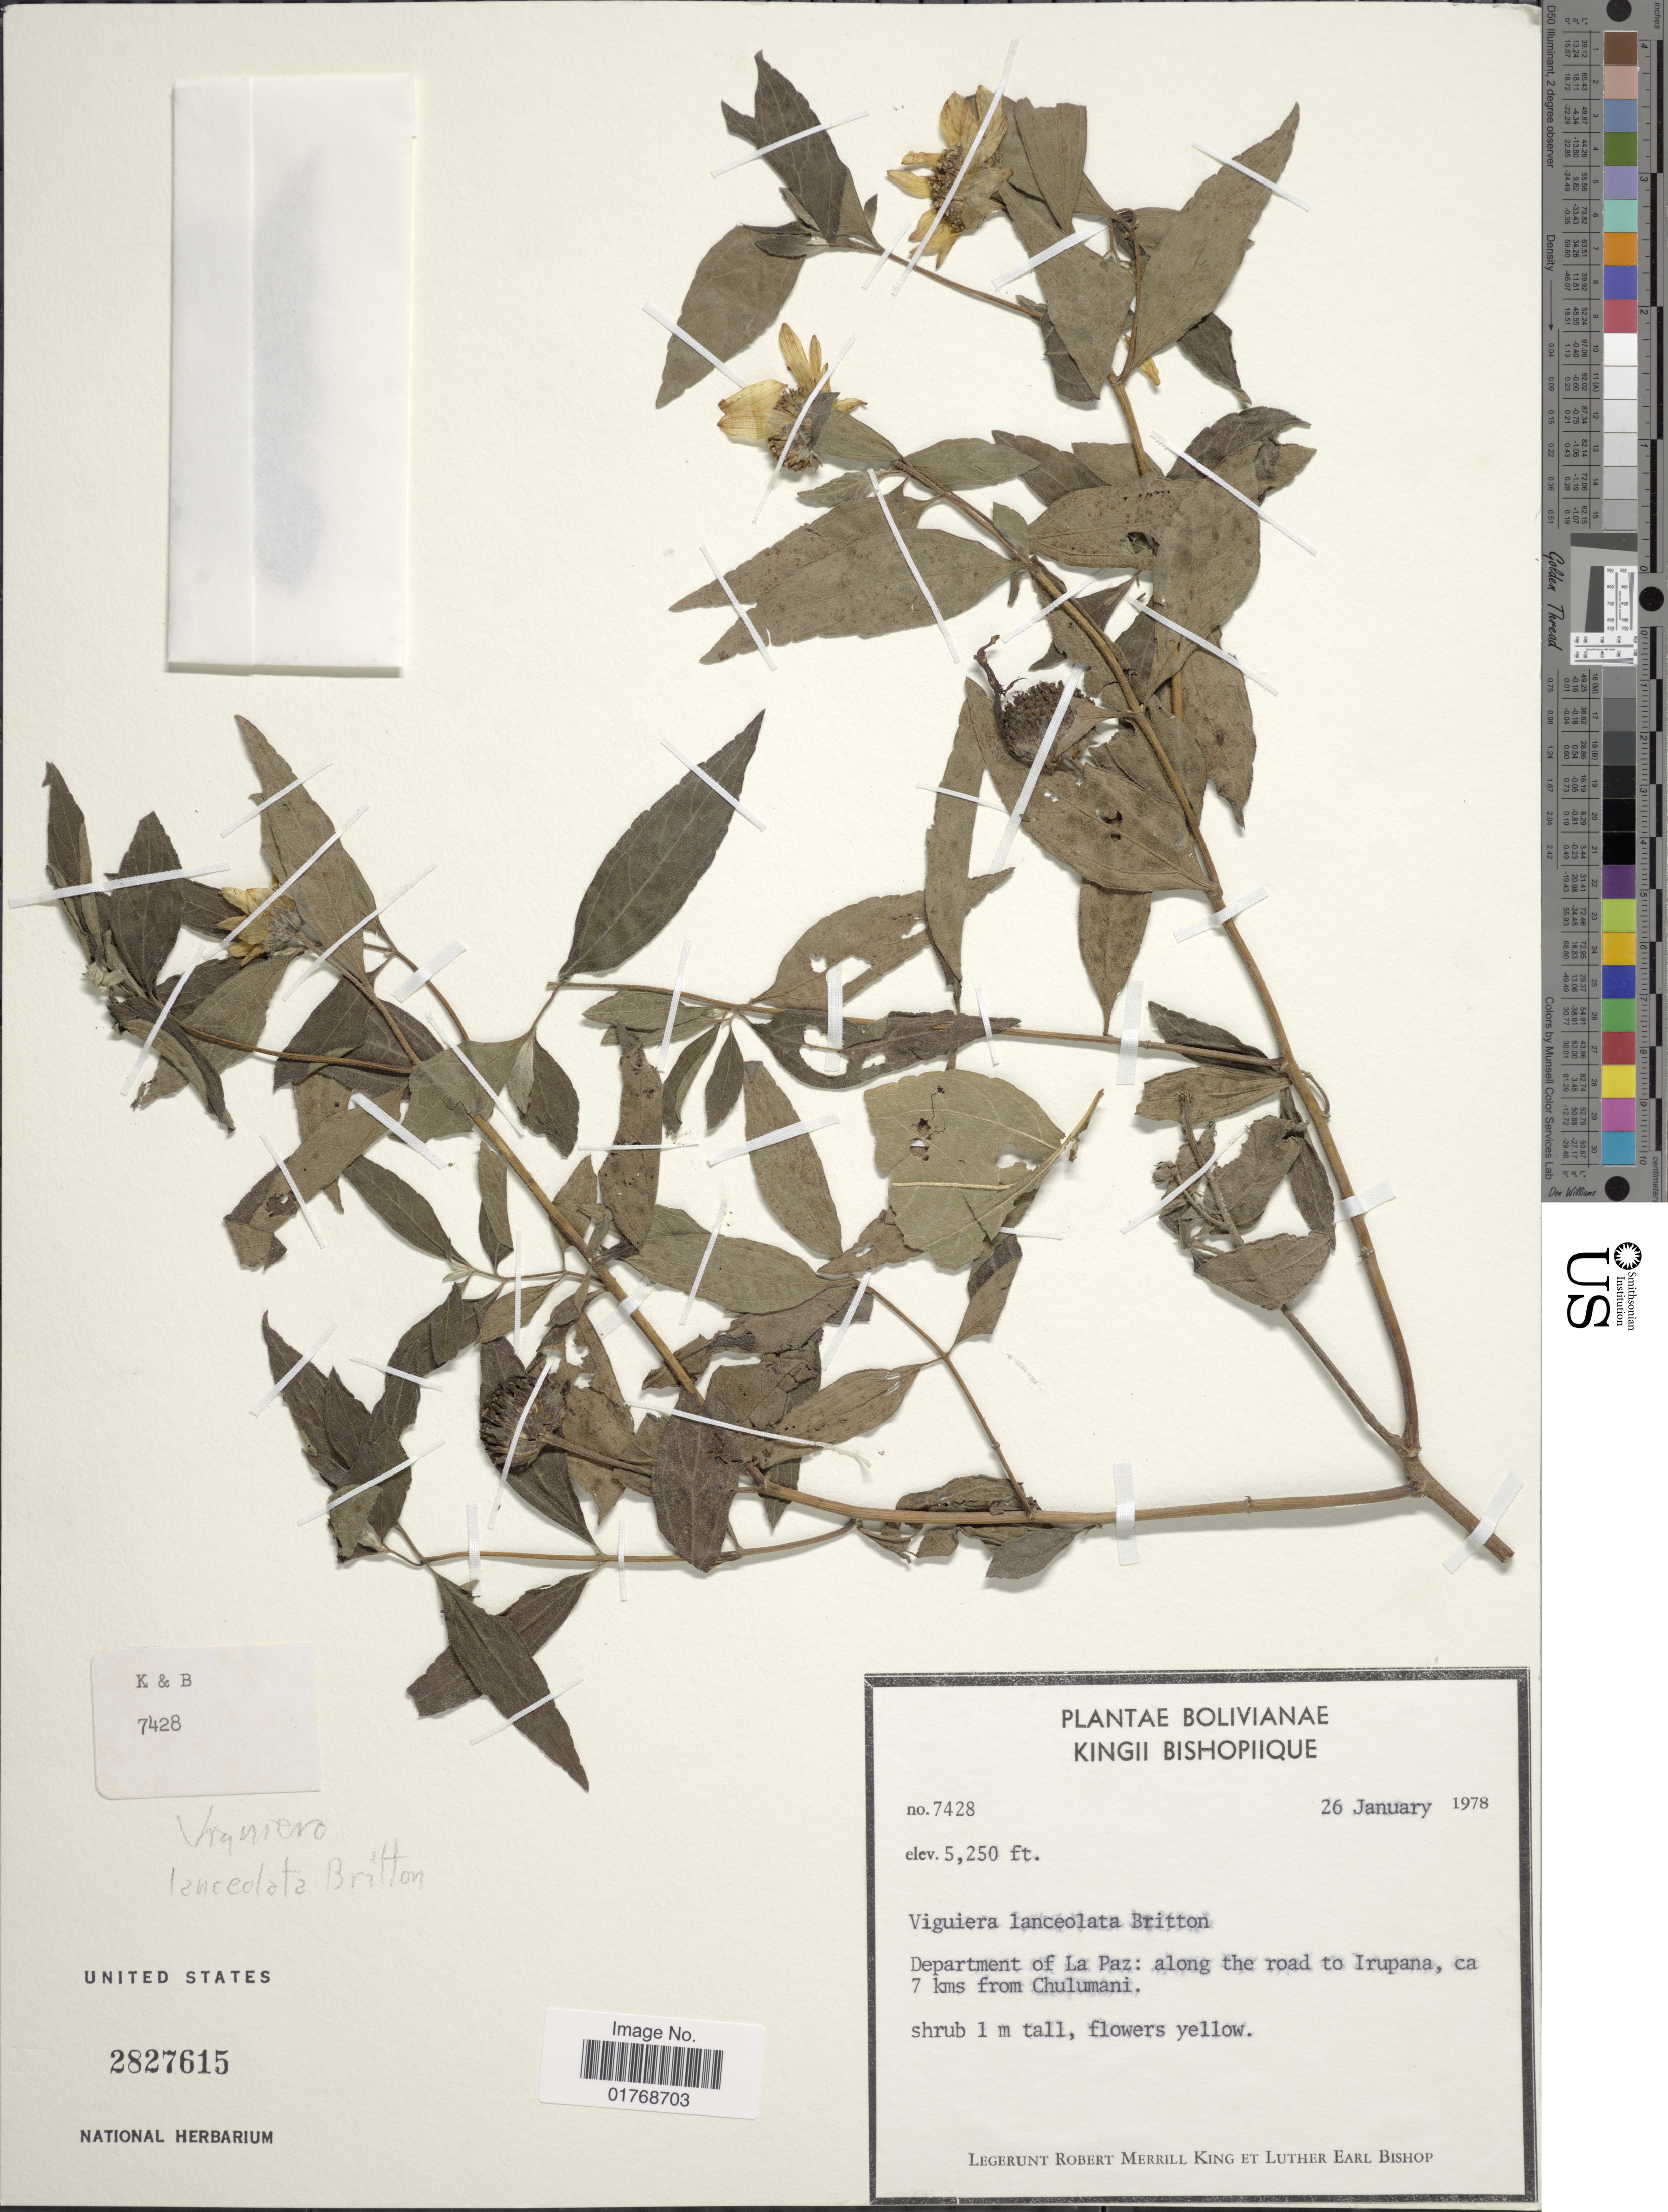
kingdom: Plantae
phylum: Tracheophyta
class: Magnoliopsida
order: Asterales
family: Asteraceae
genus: Viguiera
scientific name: Viguiera laciniata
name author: A. Gray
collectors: R. M. King & L. E. Bishop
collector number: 7428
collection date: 1978-01-26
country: Bolivia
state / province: La Paz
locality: Department of La Paz: along the road to Irupana, ca 7 kms from Chulumani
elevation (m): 1600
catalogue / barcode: US 2827615